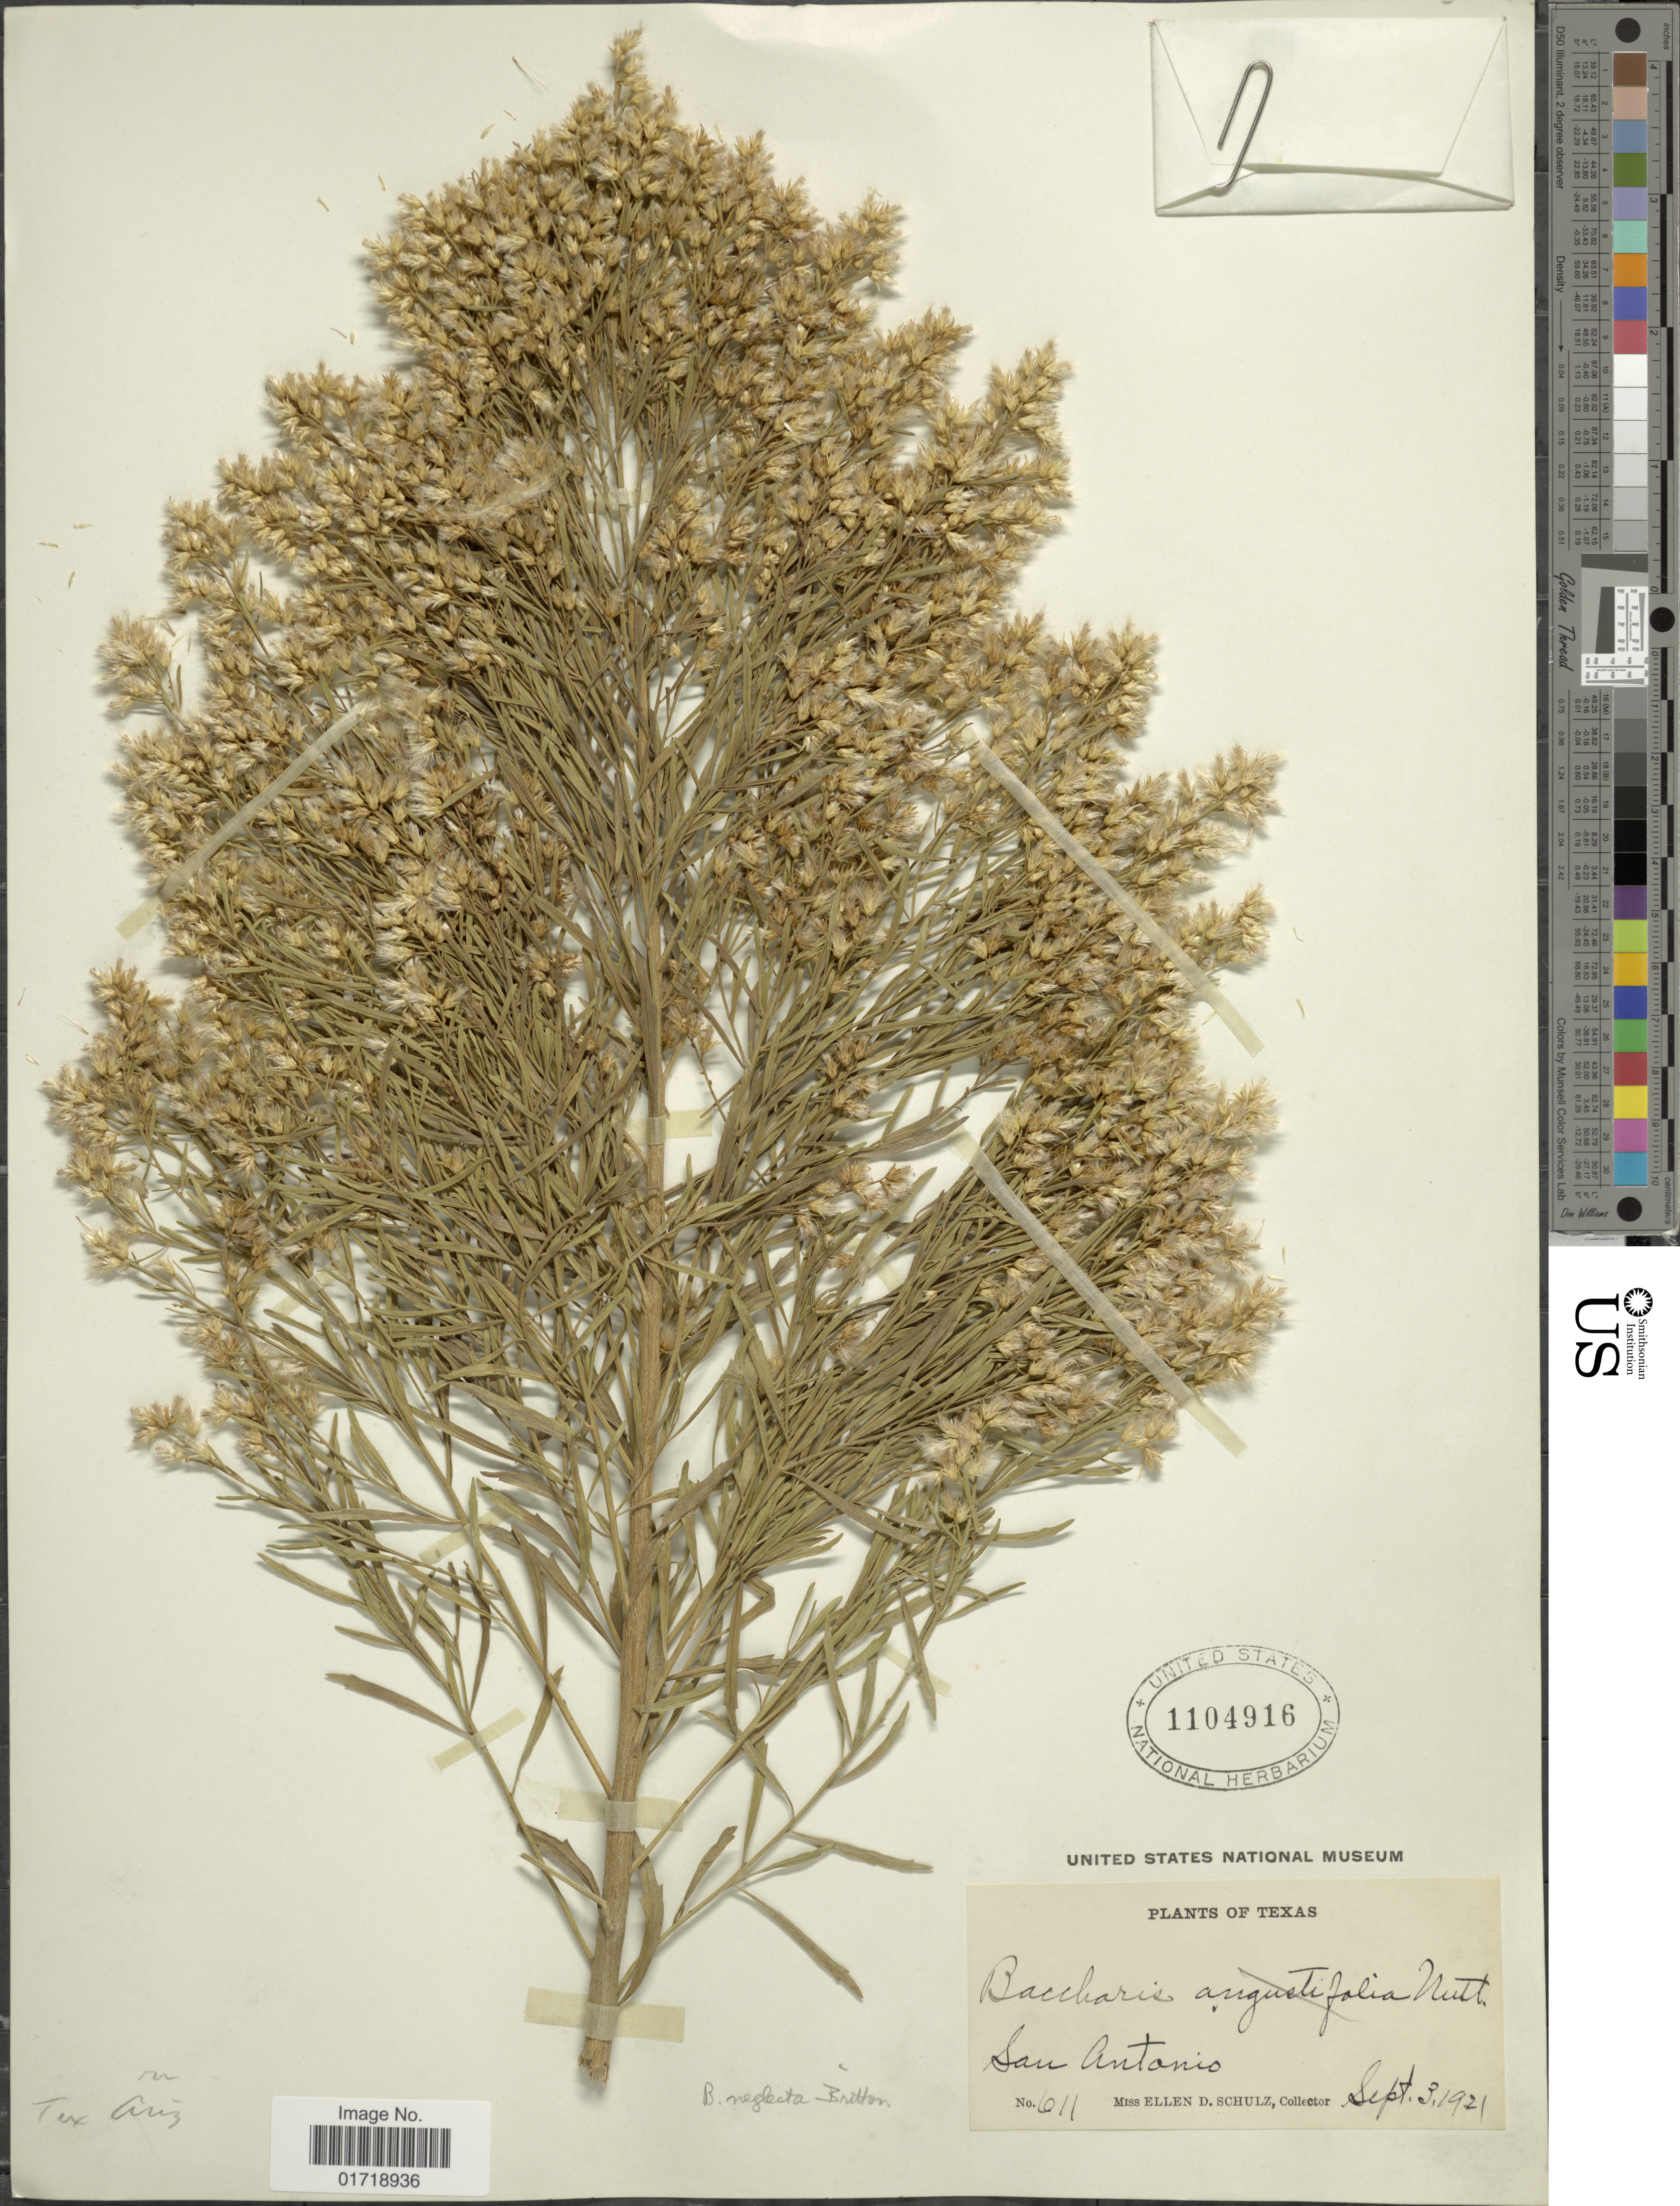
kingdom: Plantae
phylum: Tracheophyta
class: Magnoliopsida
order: Asterales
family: Asteraceae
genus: Baccharis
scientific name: Baccharis neglecta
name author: Britton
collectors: E. D. Schulz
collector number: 611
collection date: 1921-09-03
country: United States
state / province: Texas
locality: San Antonio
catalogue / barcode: US 1104916